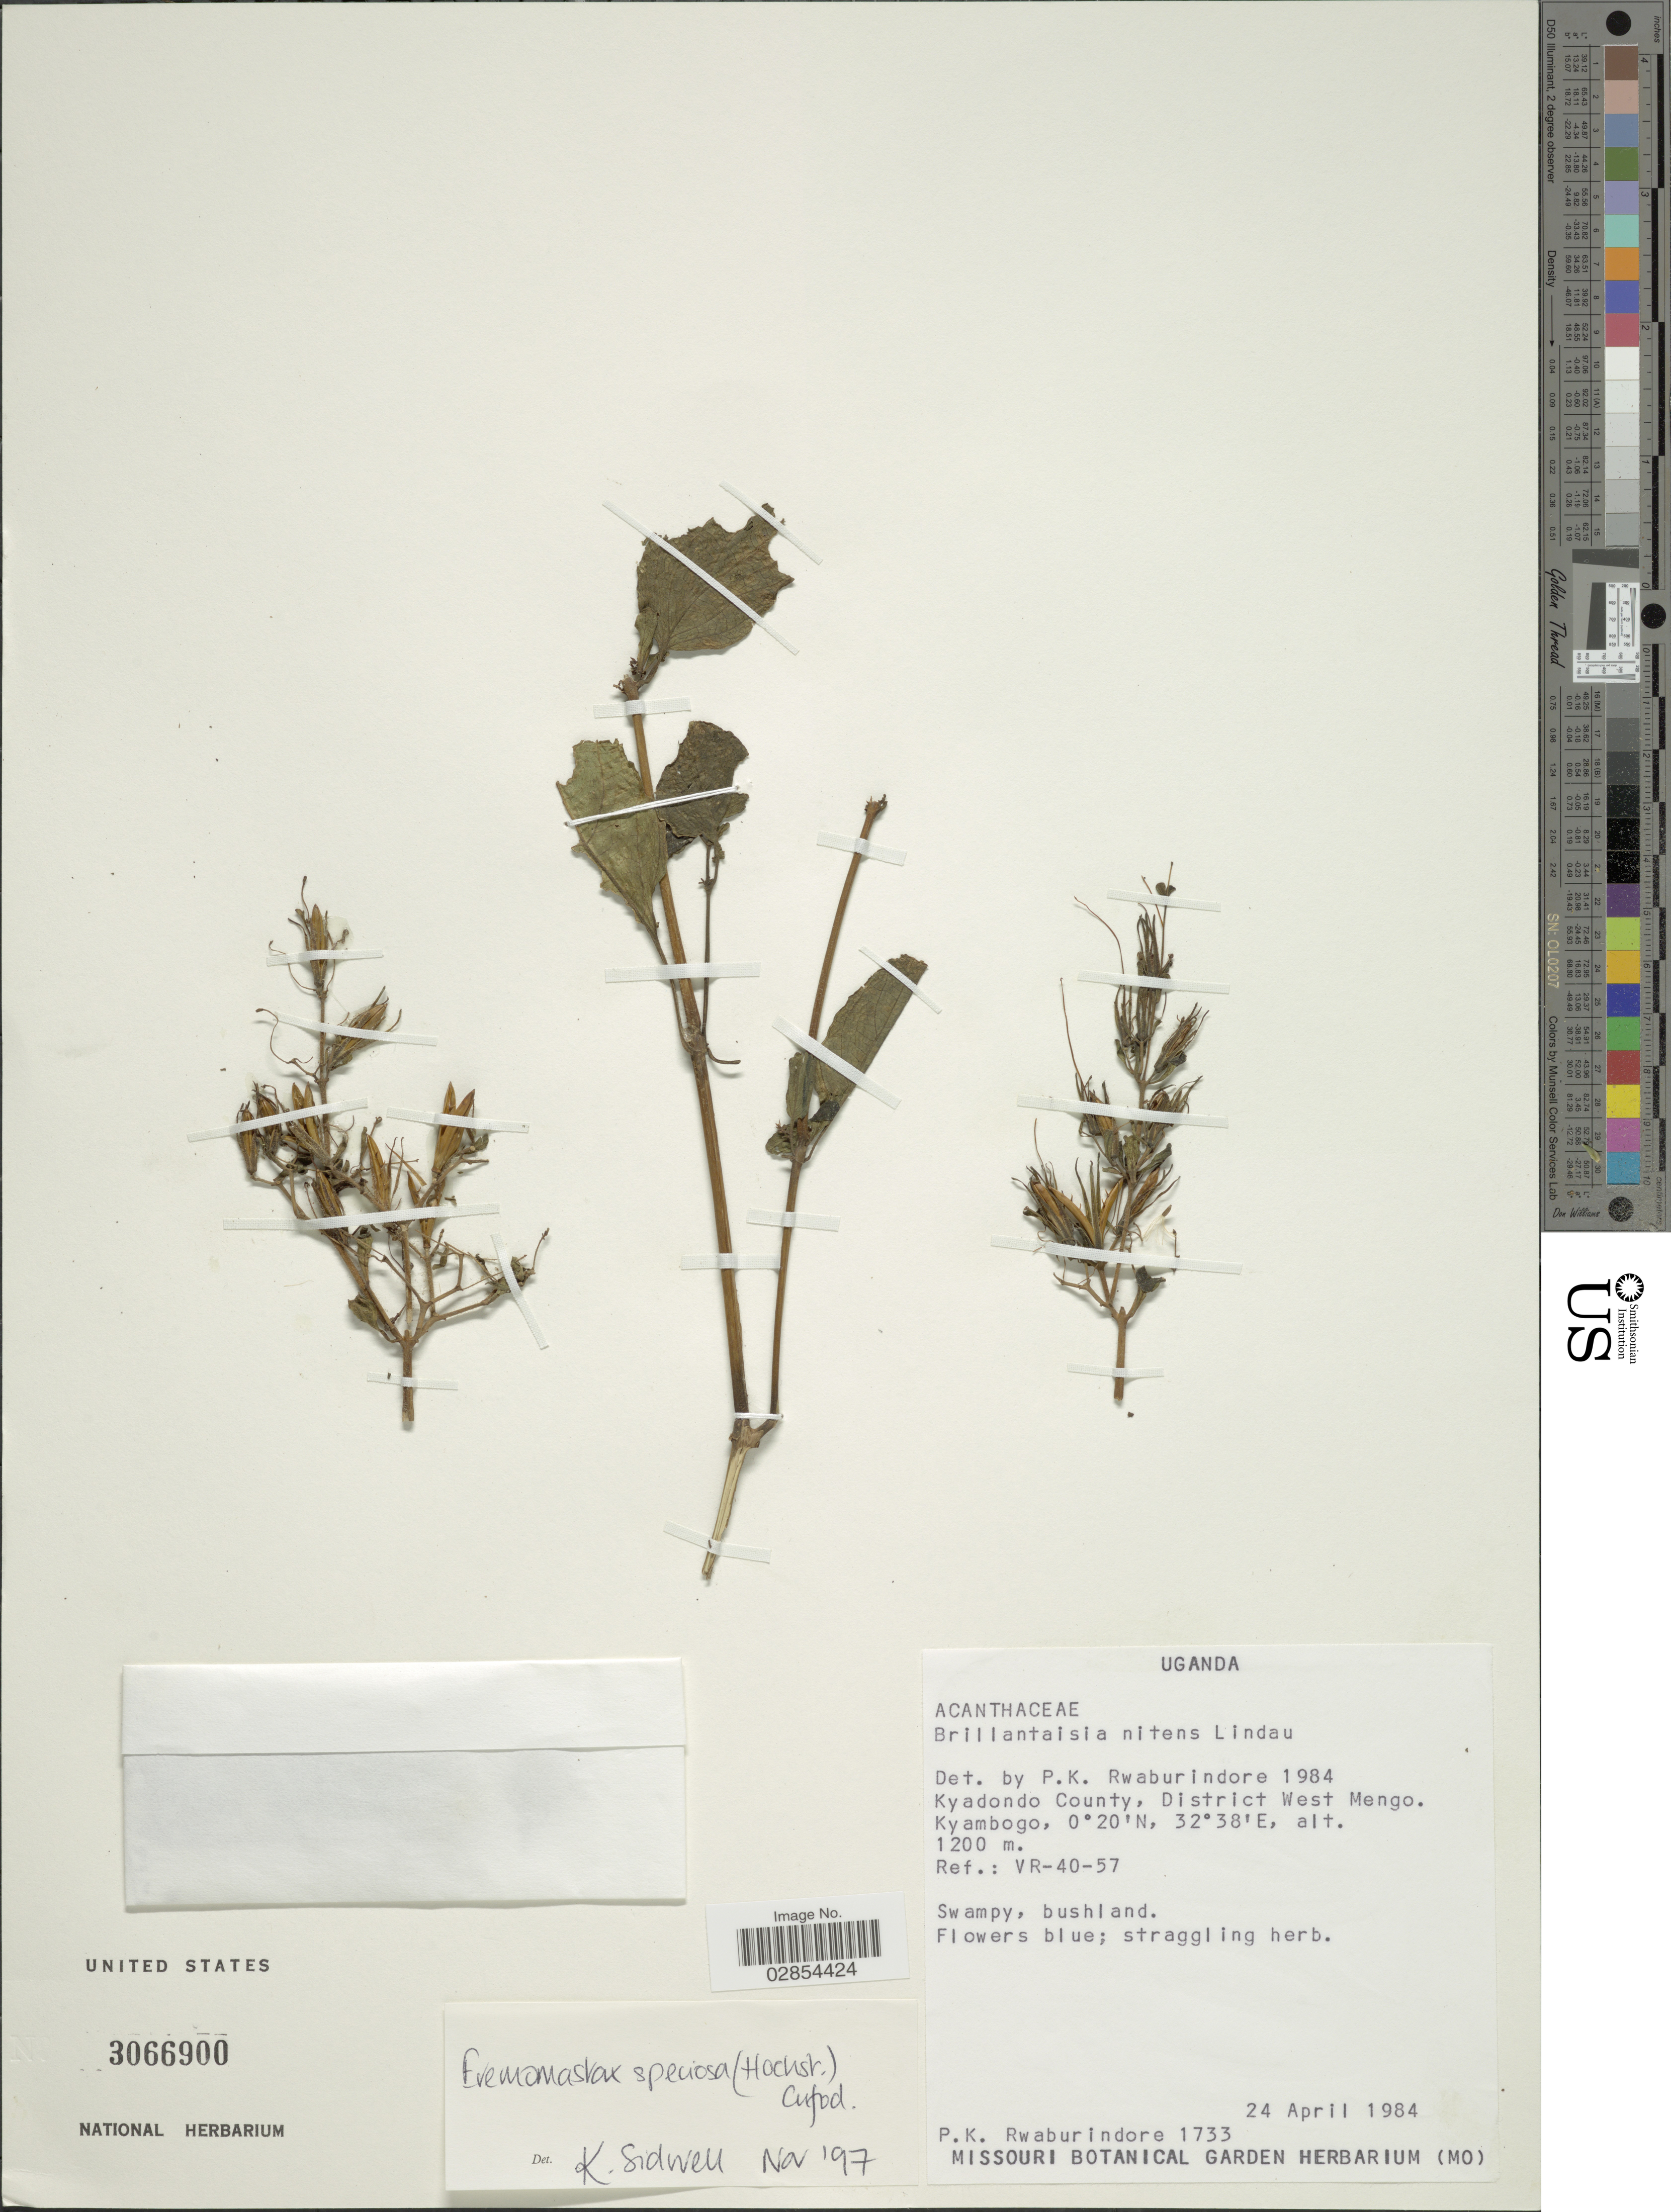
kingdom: Plantae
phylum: Tracheophyta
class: Magnoliopsida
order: Lamiales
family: Acanthaceae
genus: Eremomastax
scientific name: Eremomastax speciosa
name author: (Hochst.) Cufod.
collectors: P. Rwaburindore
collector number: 1733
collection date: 1984-04-24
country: Uganda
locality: Kyadondo County, District West Mengo. Kyambogo.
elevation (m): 1200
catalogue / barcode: US 3066900